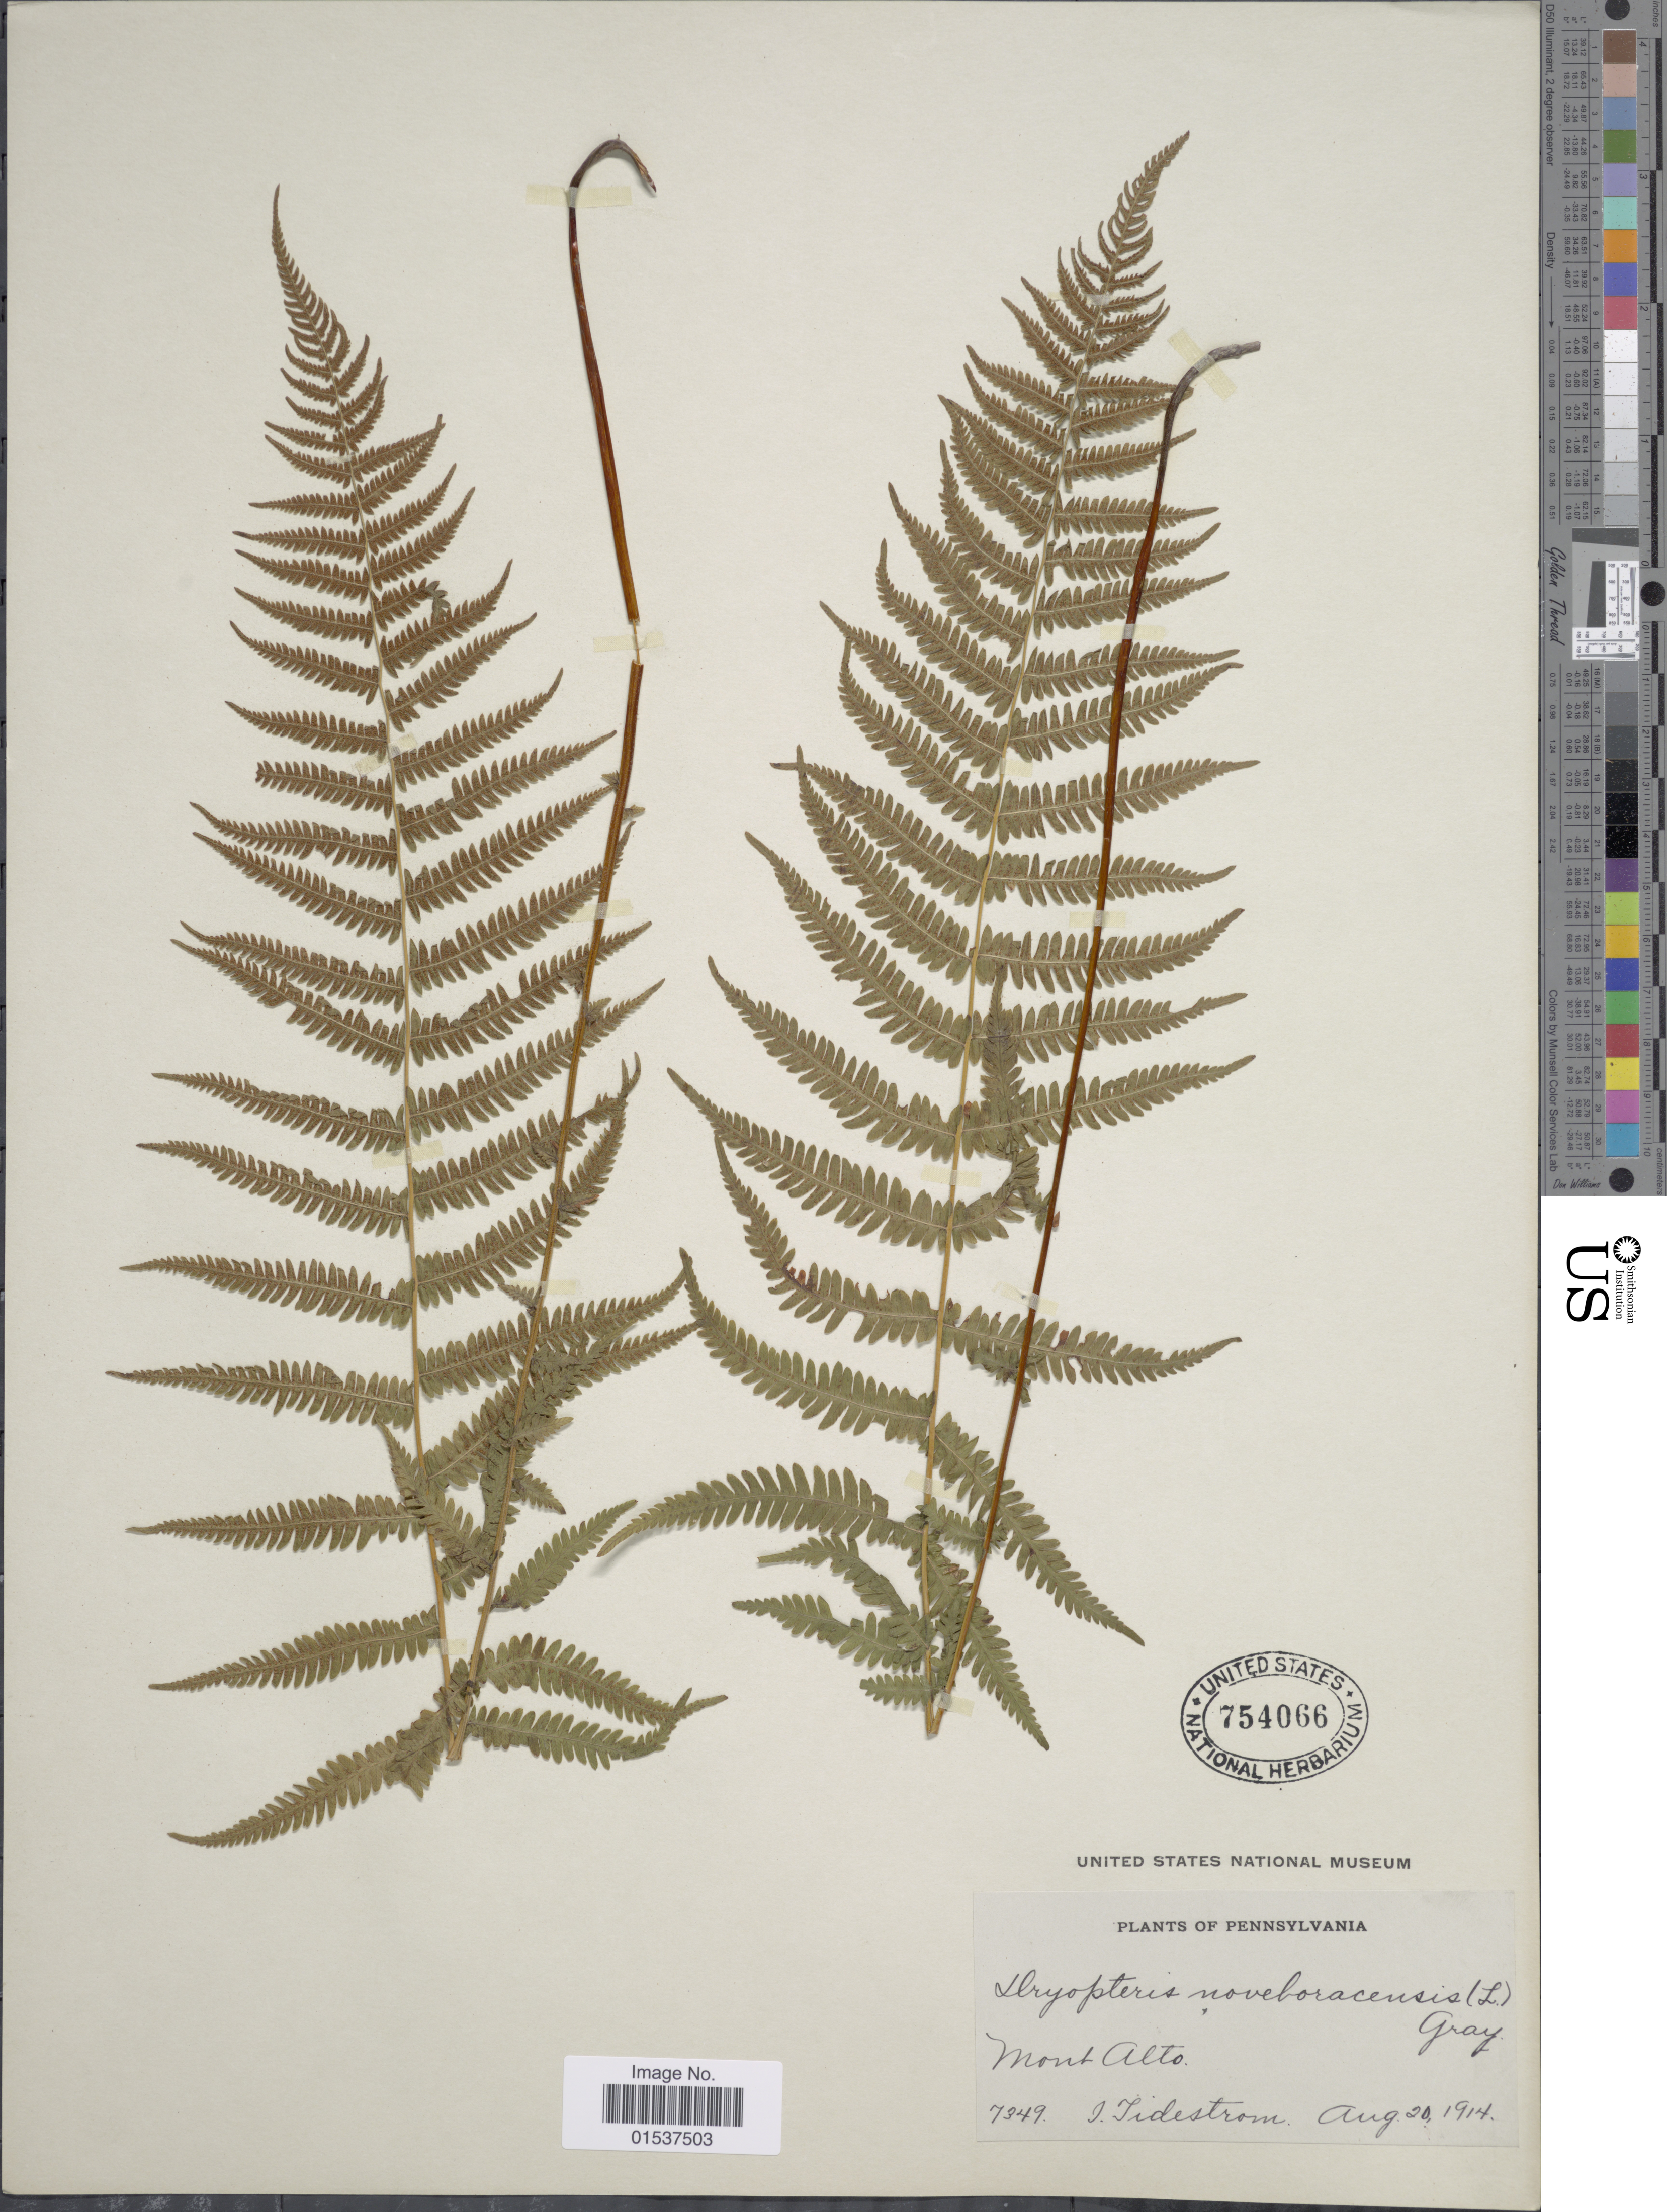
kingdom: Plantae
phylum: Tracheophyta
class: Polypodiopsida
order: Polypodiales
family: Thelypteridaceae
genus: Parathelypteris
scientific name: Parathelypteris noveboracensis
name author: (L.) Ching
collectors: J. Tidestrom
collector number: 7349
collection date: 1914-08-20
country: United States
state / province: Pennsylvania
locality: Mont Alto.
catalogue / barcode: US 754066